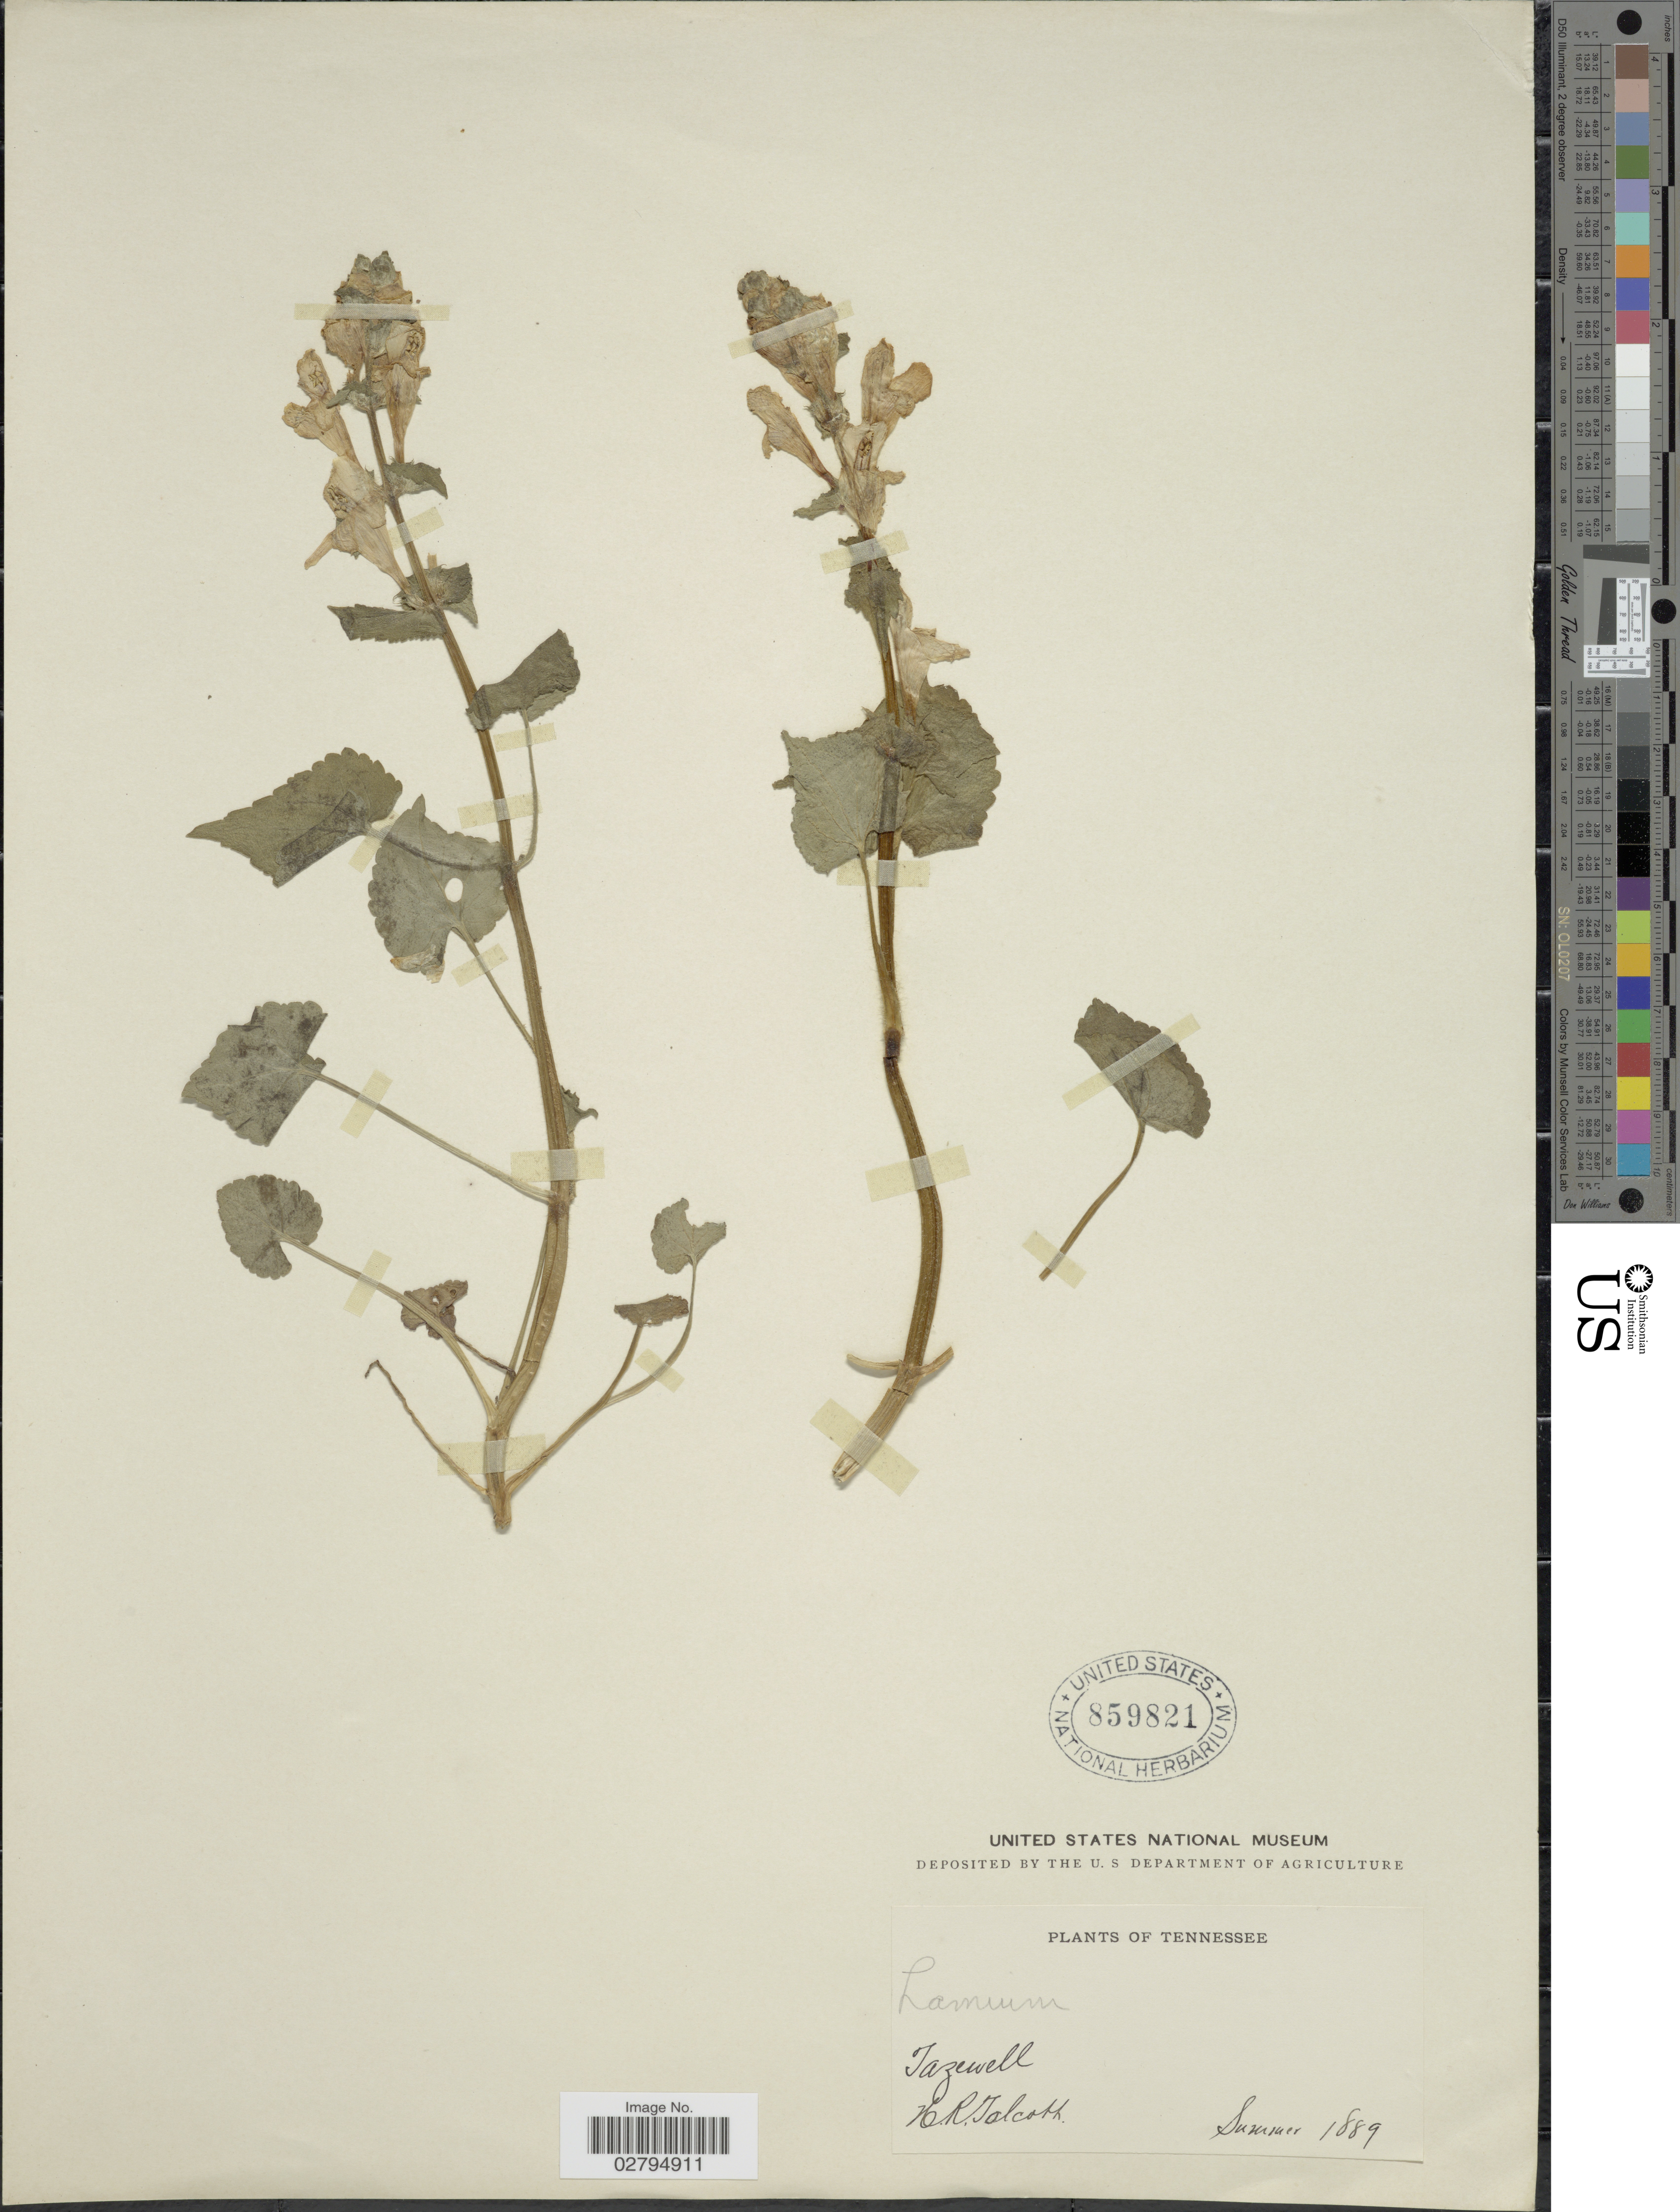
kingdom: Plantae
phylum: Tracheophyta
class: Magnoliopsida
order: Lamiales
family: Lamiaceae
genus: Lamium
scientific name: Lamium sp.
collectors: H. Talcott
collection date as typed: Summer 1889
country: United States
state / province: Tennessee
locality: Tazewell.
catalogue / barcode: US 859821